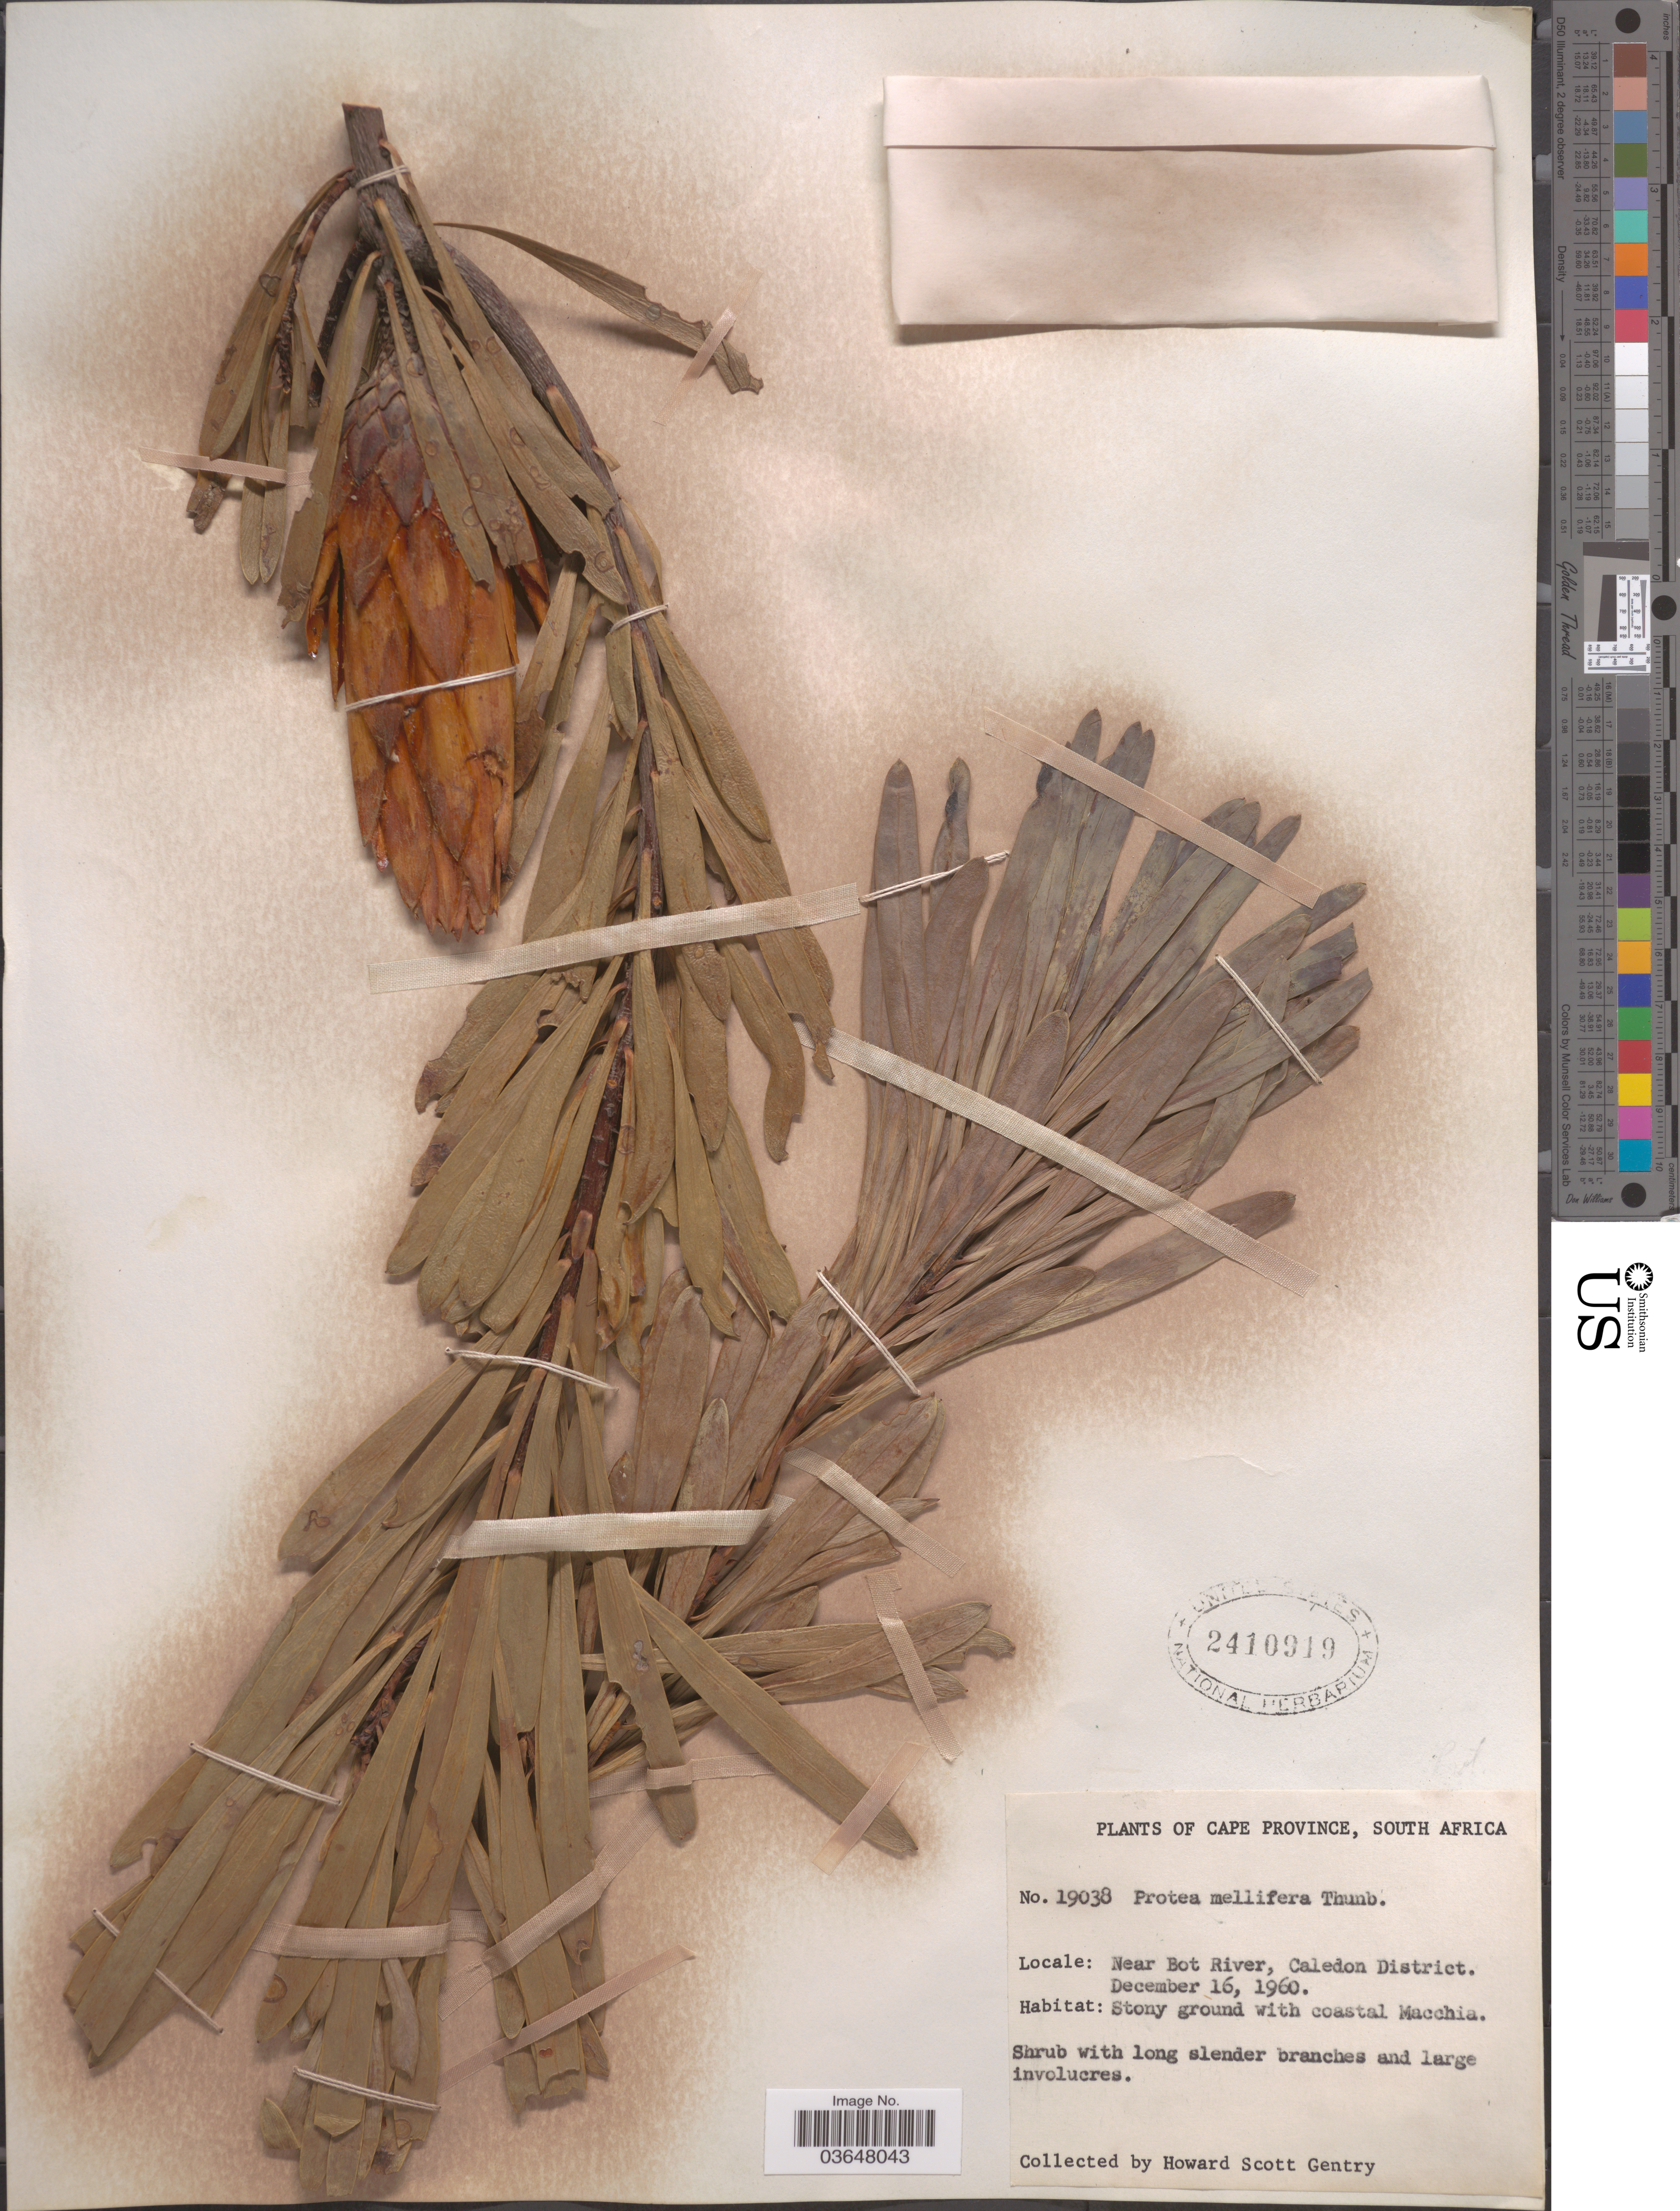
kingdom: Plantae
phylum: Tracheophyta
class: Magnoliopsida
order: Proteales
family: Proteaceae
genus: Protea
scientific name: Protea mellifera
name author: Thunb.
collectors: H. S. Gentry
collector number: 19038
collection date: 1960-12-16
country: South Africa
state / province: Western Cape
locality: Near Bot River, Caledon District.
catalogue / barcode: US 2410919